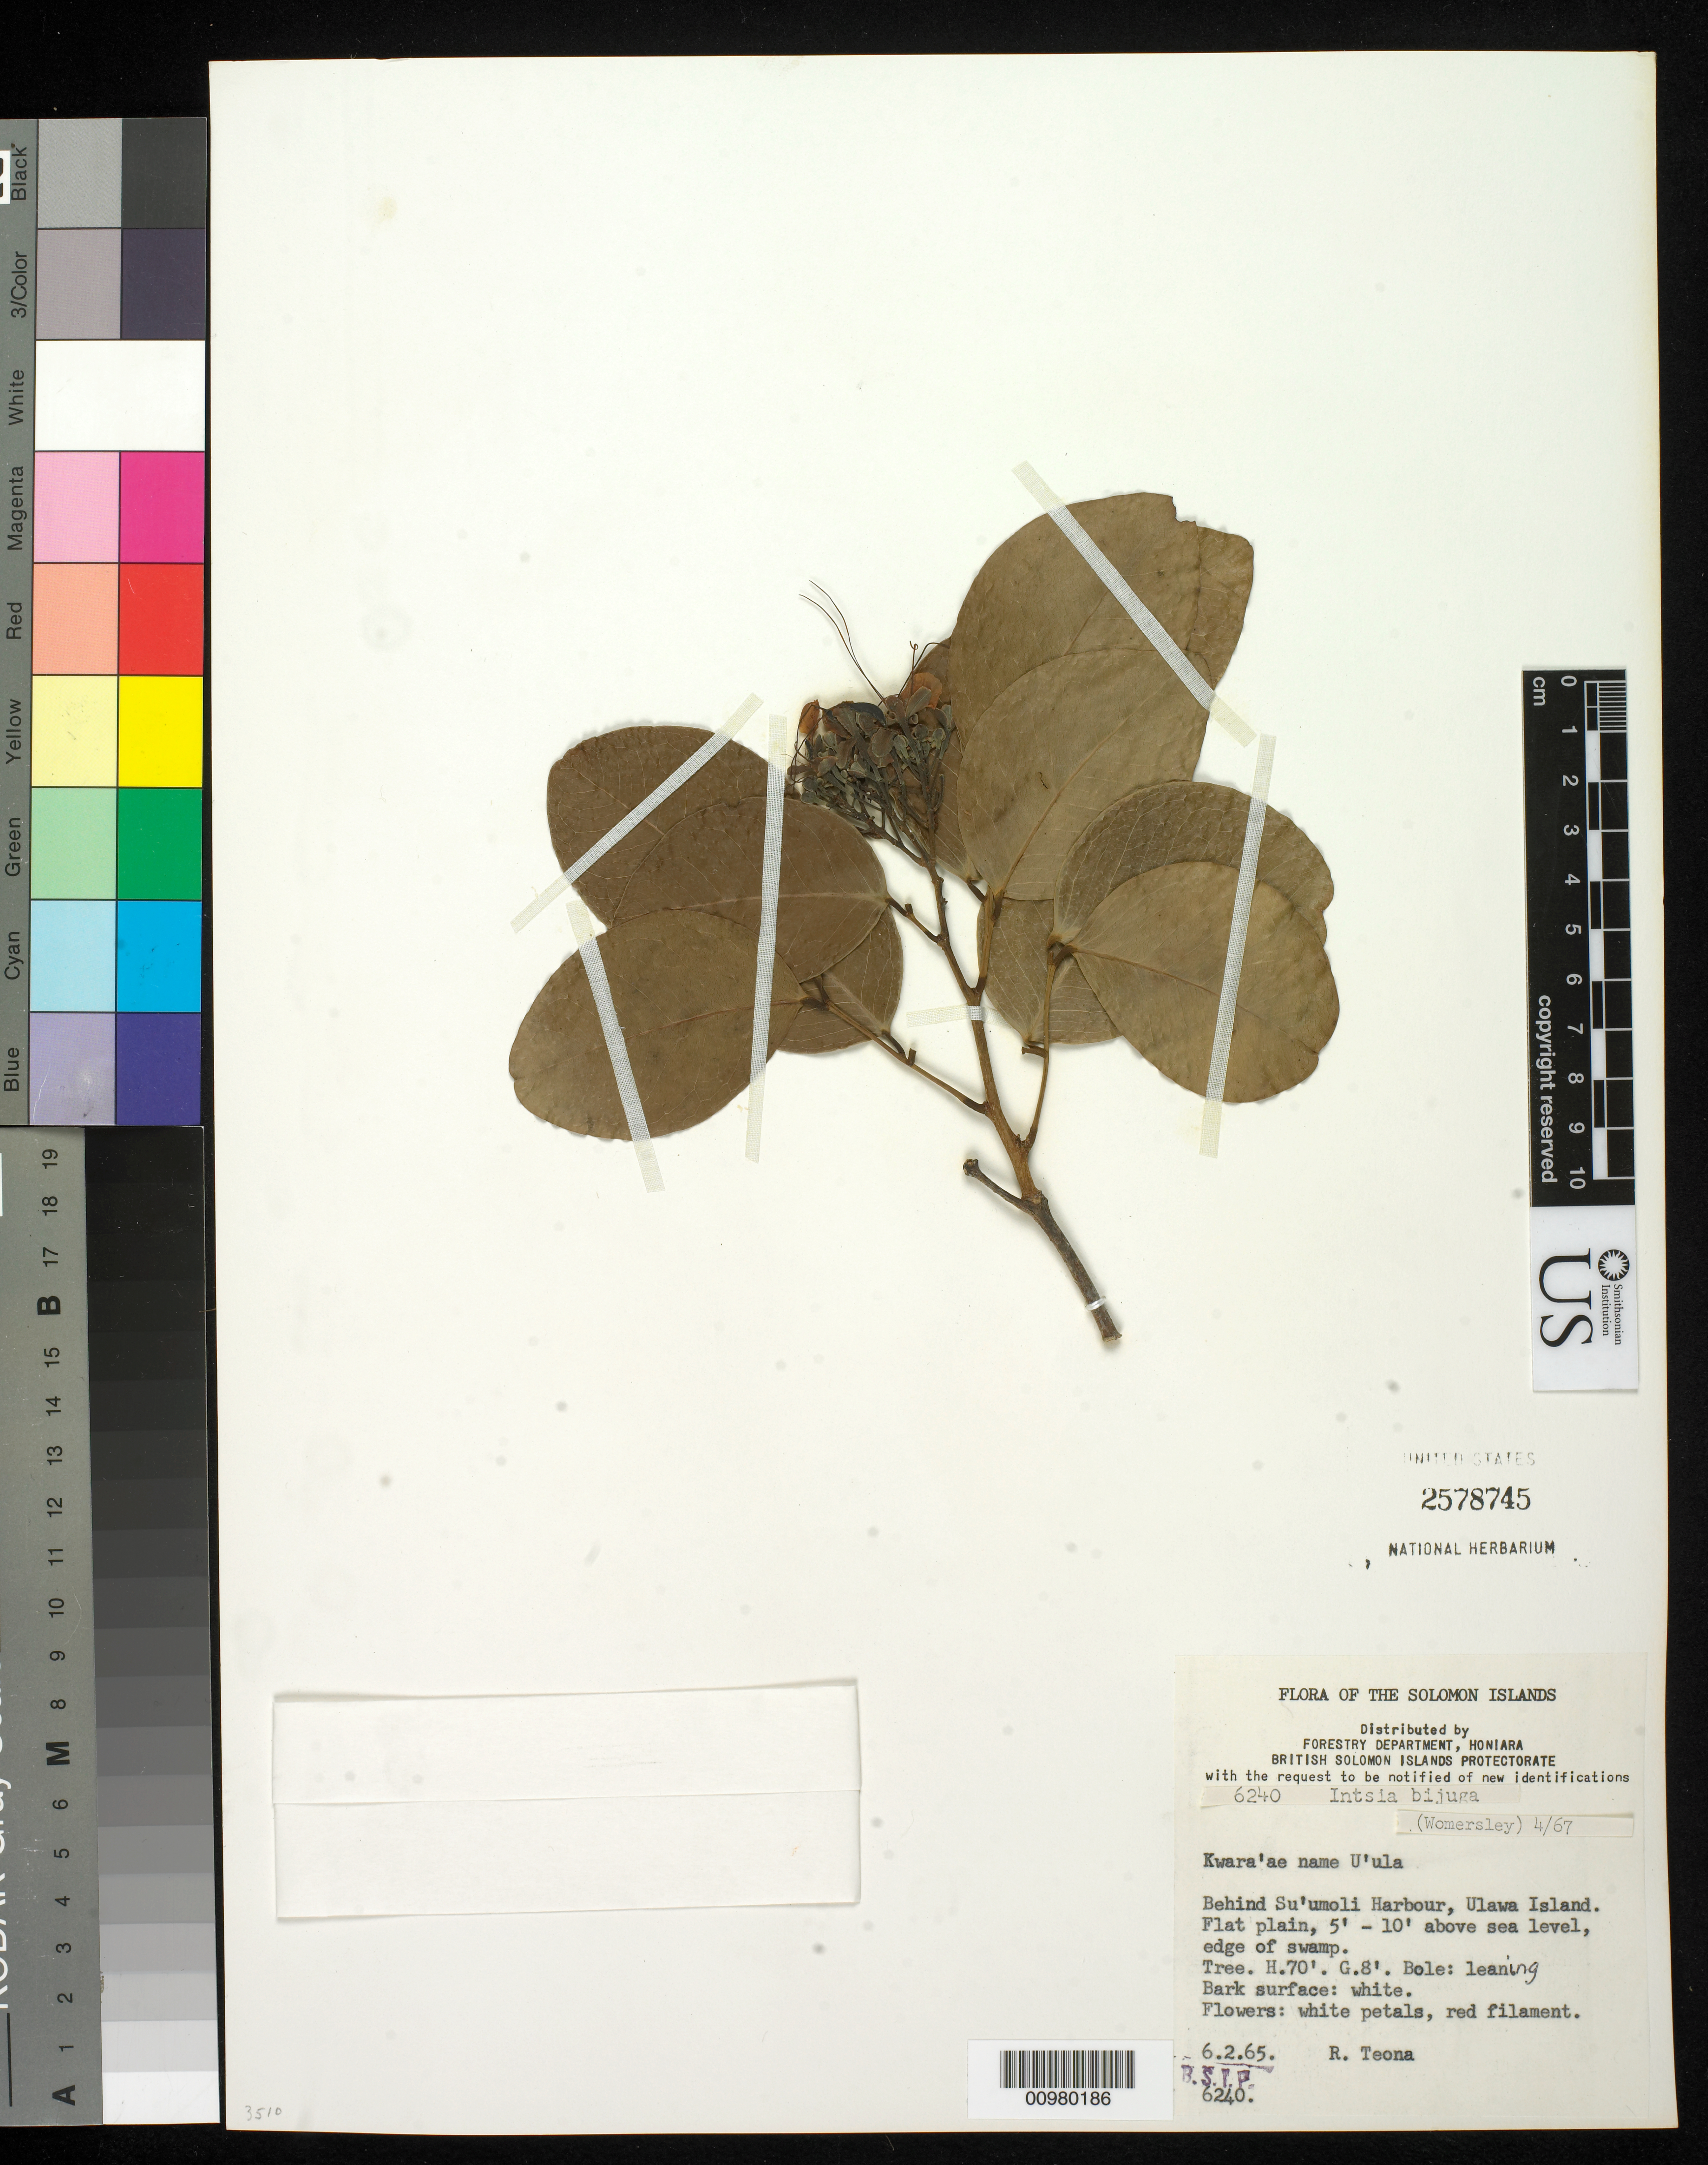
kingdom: Plantae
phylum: Tracheophyta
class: Magnoliopsida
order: Fabales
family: Fabaceae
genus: Intsia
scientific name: Intsia bijuga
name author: (Colebr.) Kuntze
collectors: R. Teona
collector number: BSIP 6240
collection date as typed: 06 Feb 1965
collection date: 1965-02-06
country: Solomon Islands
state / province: Makira-Ulawa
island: Ulawa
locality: Behind Su'umoli Harbour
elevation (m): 2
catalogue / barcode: US 2578745